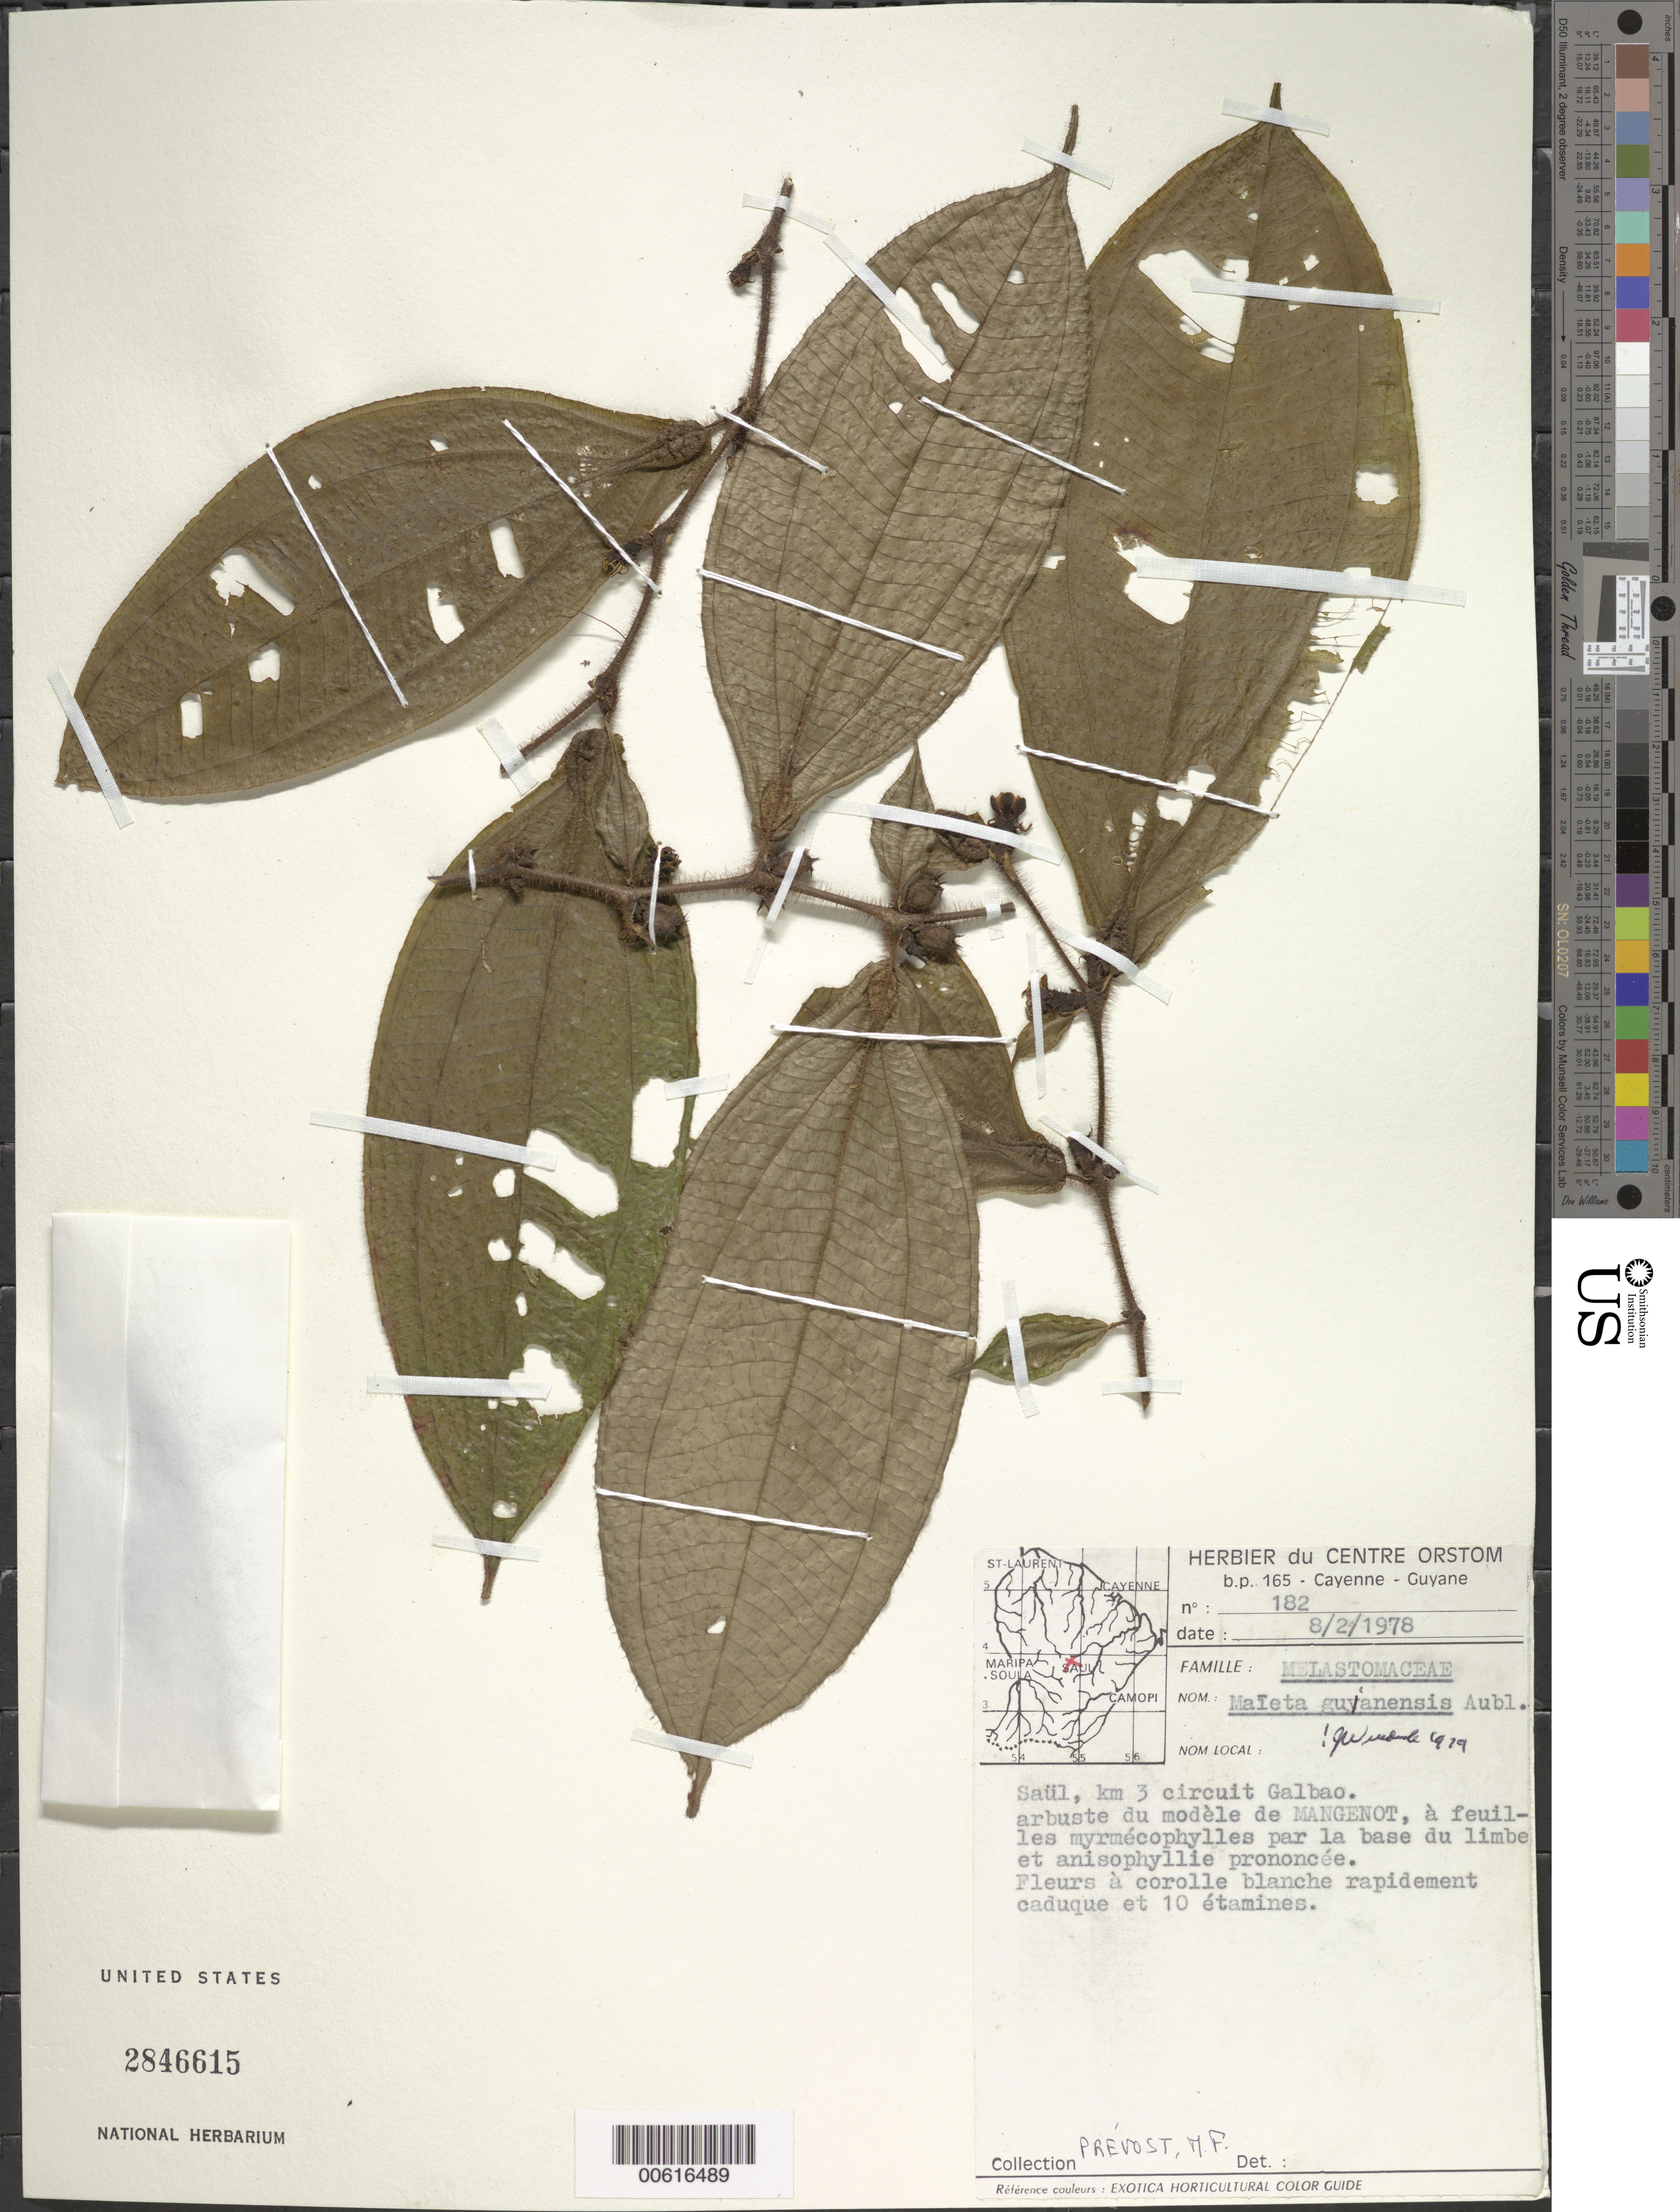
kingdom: Plantae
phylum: Tracheophyta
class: Magnoliopsida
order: Myrtales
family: Melastomataceae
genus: Maieta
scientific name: Maieta guianensis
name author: Aubl.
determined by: Wurdack, John J., (US), US (UNITED STATES)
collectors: M.-F. Prévost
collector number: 182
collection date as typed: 8-Feb-78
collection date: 1978-02-08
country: French Guiana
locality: Saül, km 3 circuit Galbao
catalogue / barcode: US 2846615